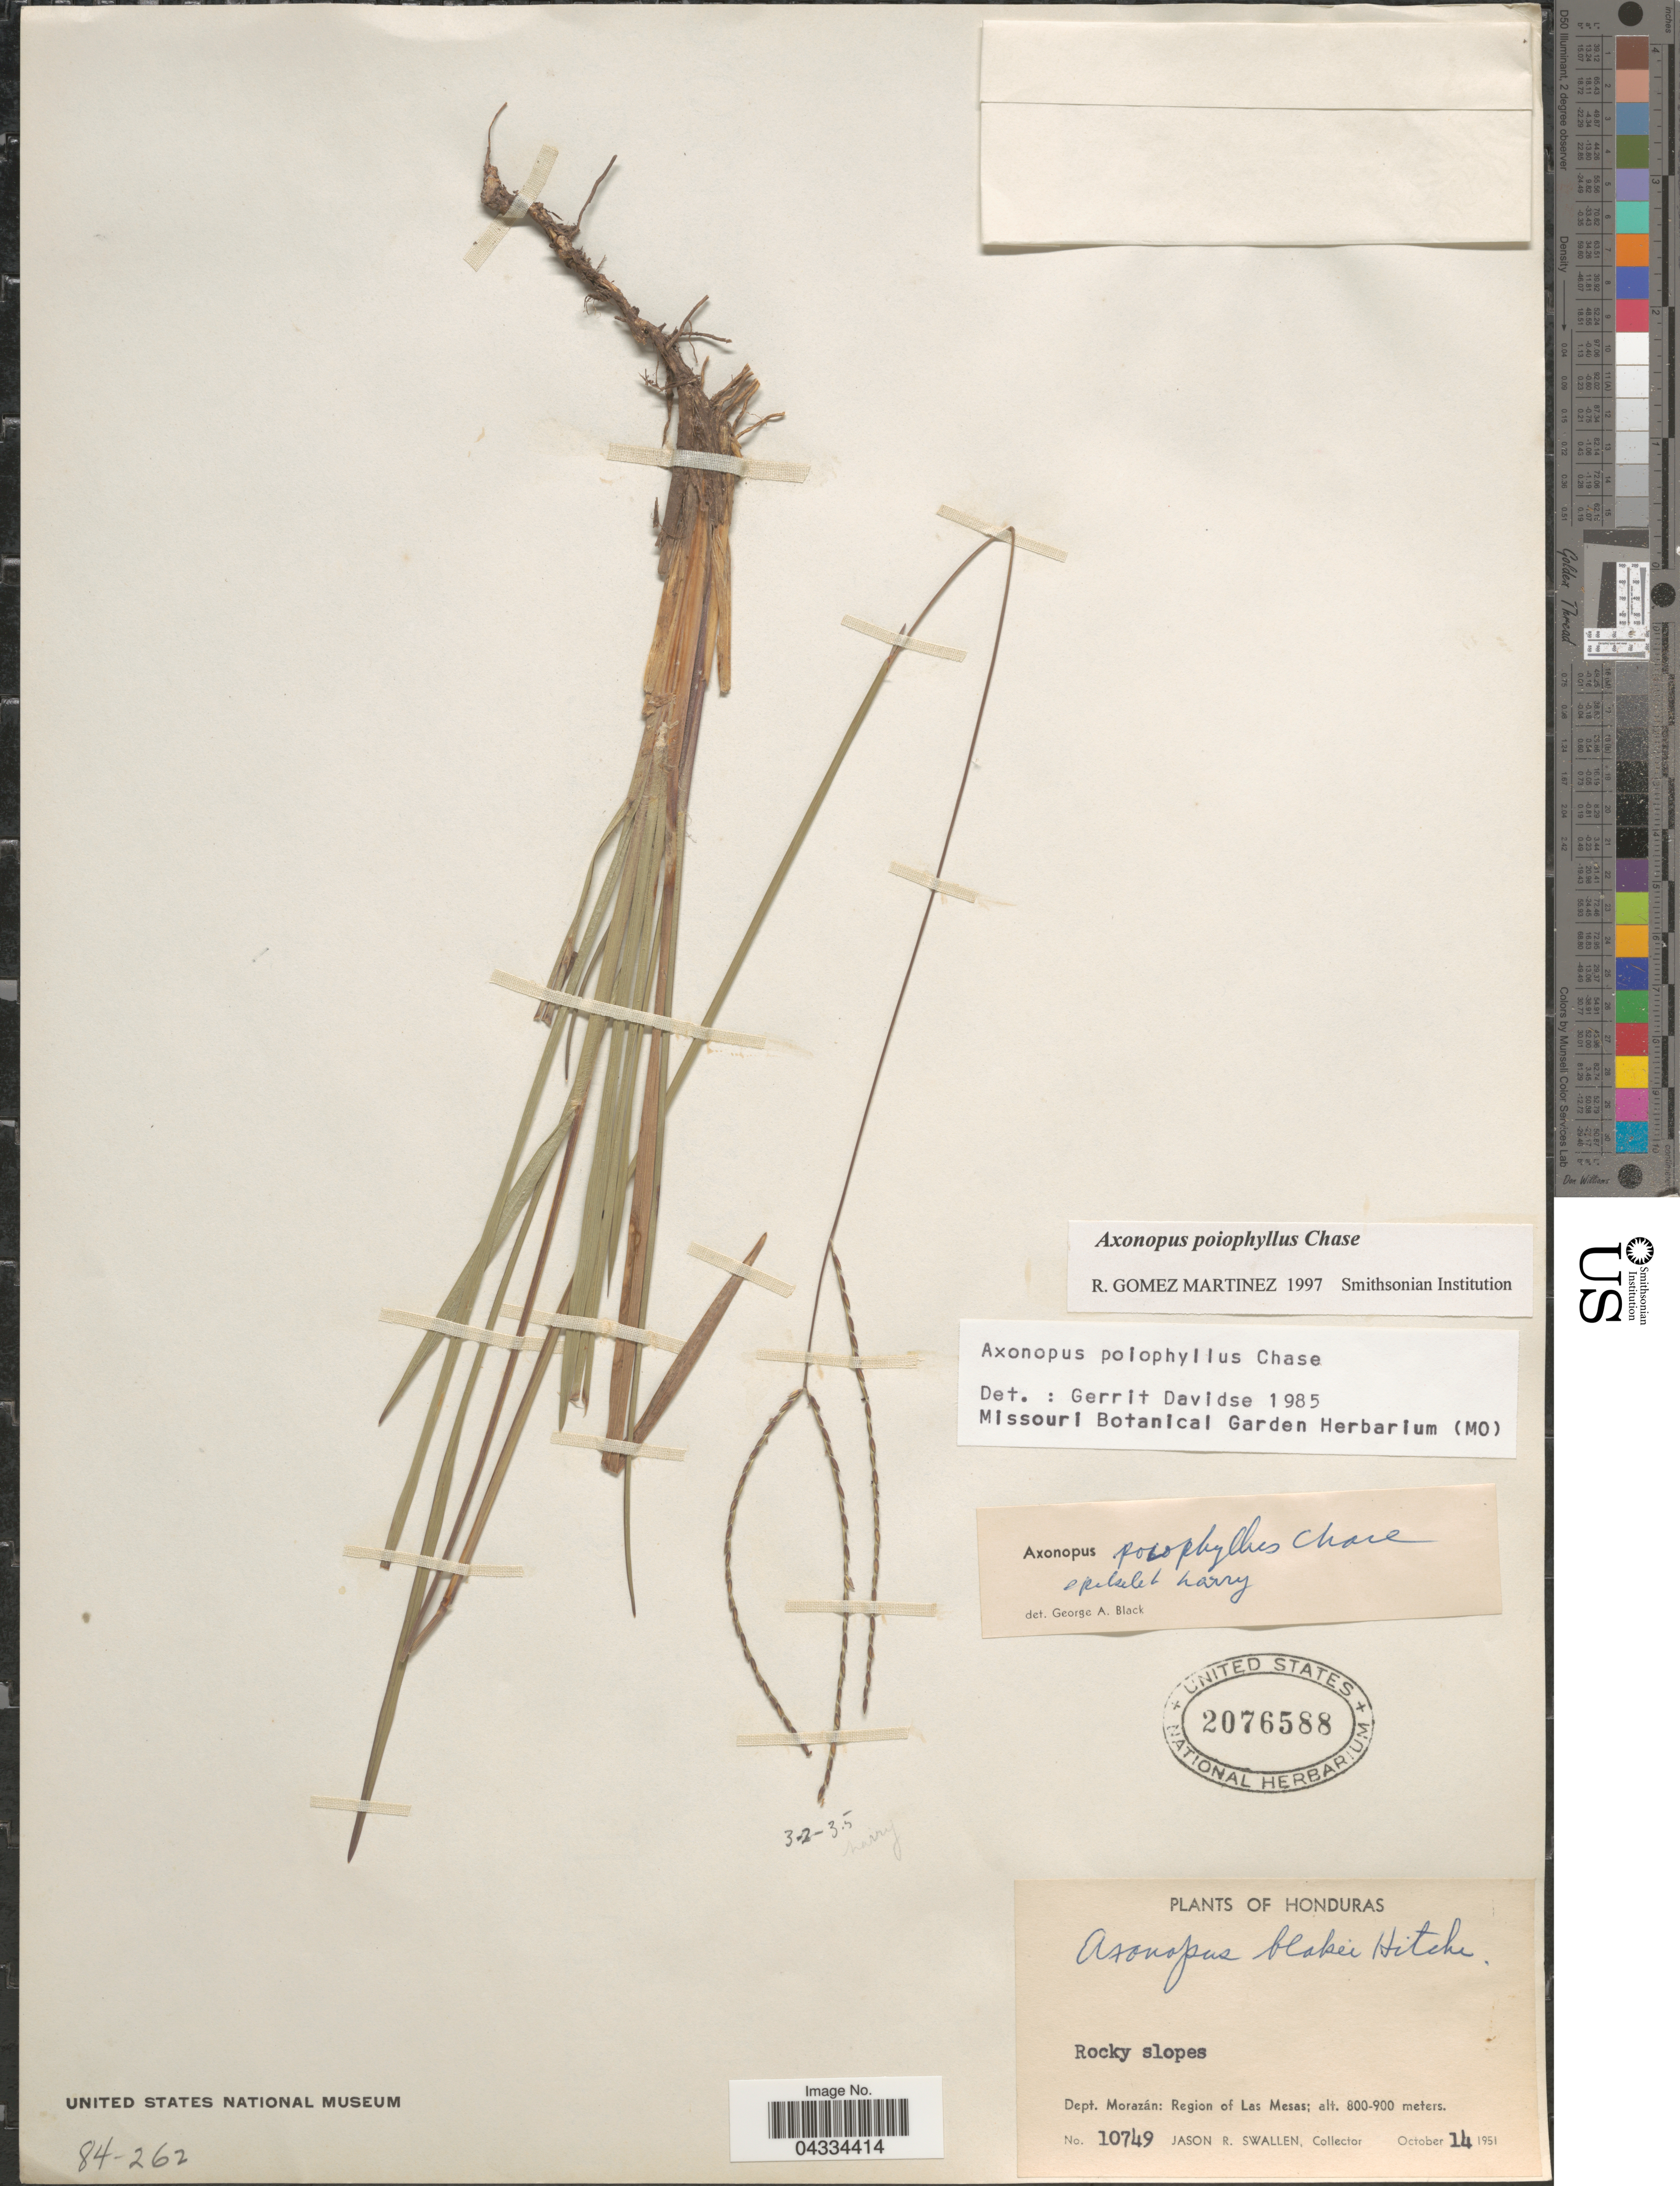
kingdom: Plantae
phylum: Tracheophyta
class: Liliopsida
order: Poales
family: Poaceae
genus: Axonopus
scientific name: Axonopus poiophyllus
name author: Chase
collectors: J. R. Swallen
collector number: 10749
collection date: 1951-10-14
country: Honduras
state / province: Fco. Morazán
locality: Dept. Morazán: Region of Las Mesas.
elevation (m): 800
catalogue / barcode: US 2076588